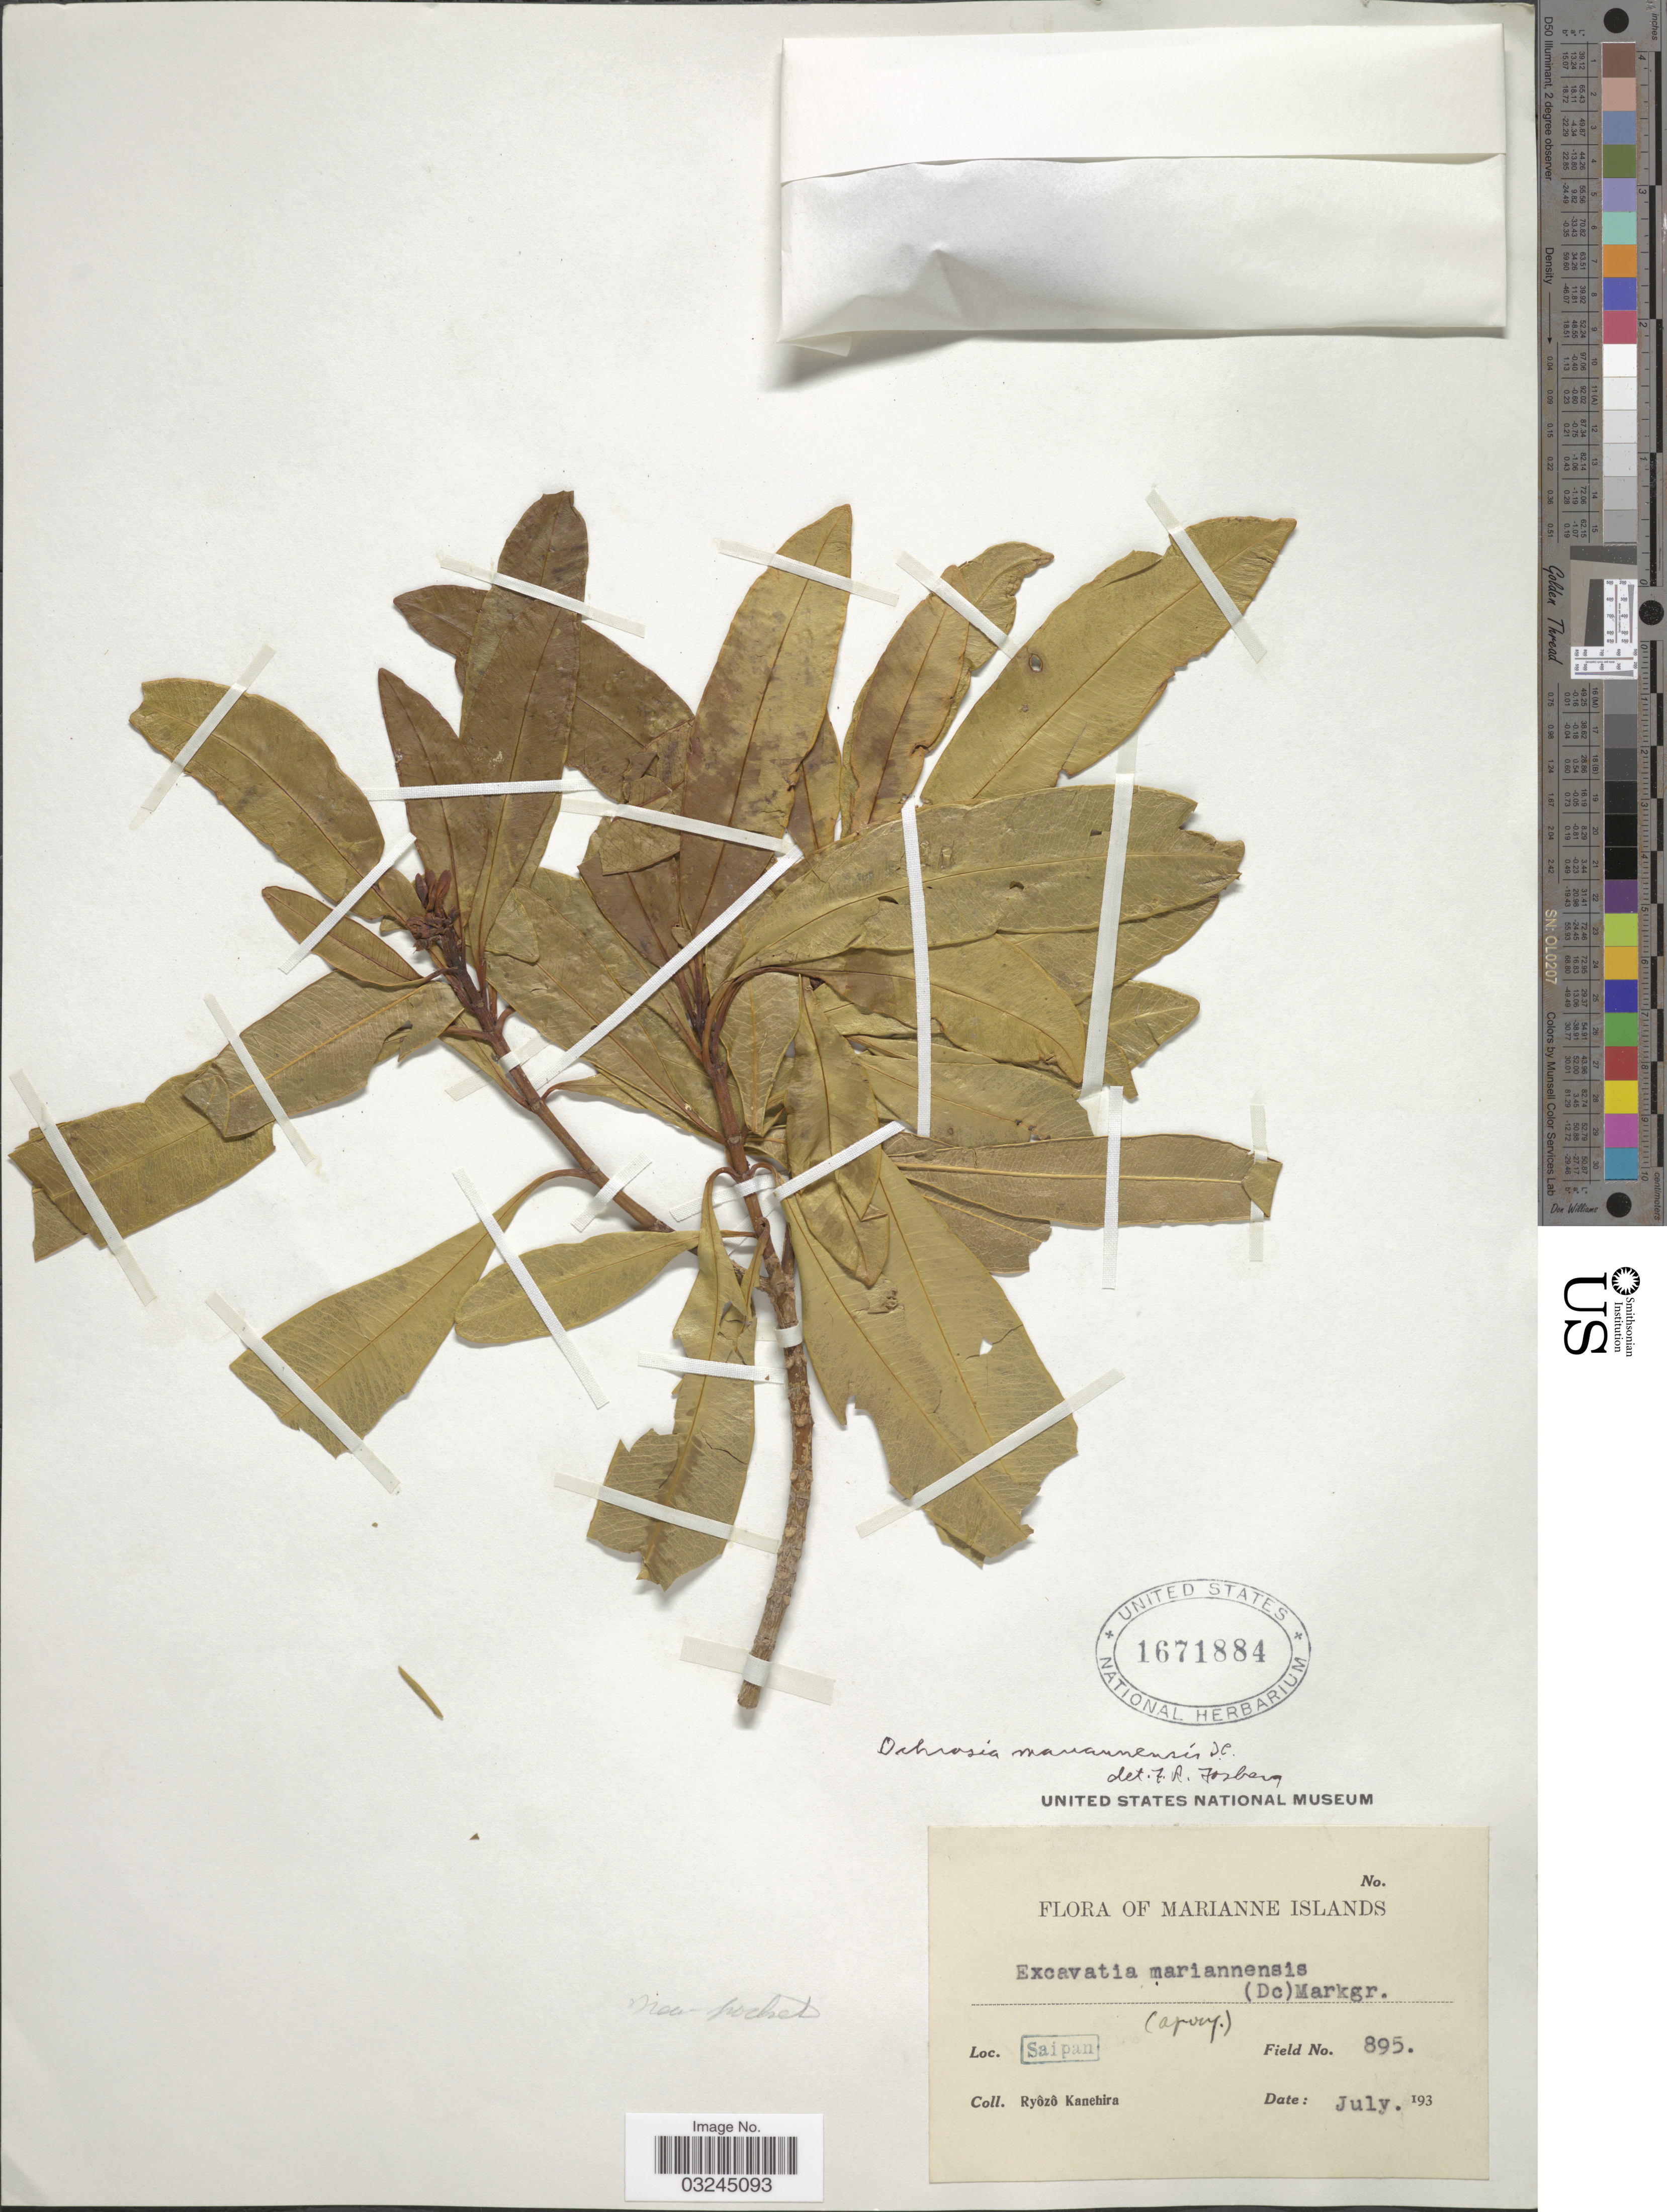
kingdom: Plantae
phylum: Tracheophyta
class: Magnoliopsida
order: Gentianales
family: Apocynaceae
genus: Ochrosia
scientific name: Ochrosia mariannensis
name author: A. DC.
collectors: R. Kanehira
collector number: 895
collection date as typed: July 193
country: Northern Mariana Islands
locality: Marianne Islands. Saipan.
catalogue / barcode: US 1671884